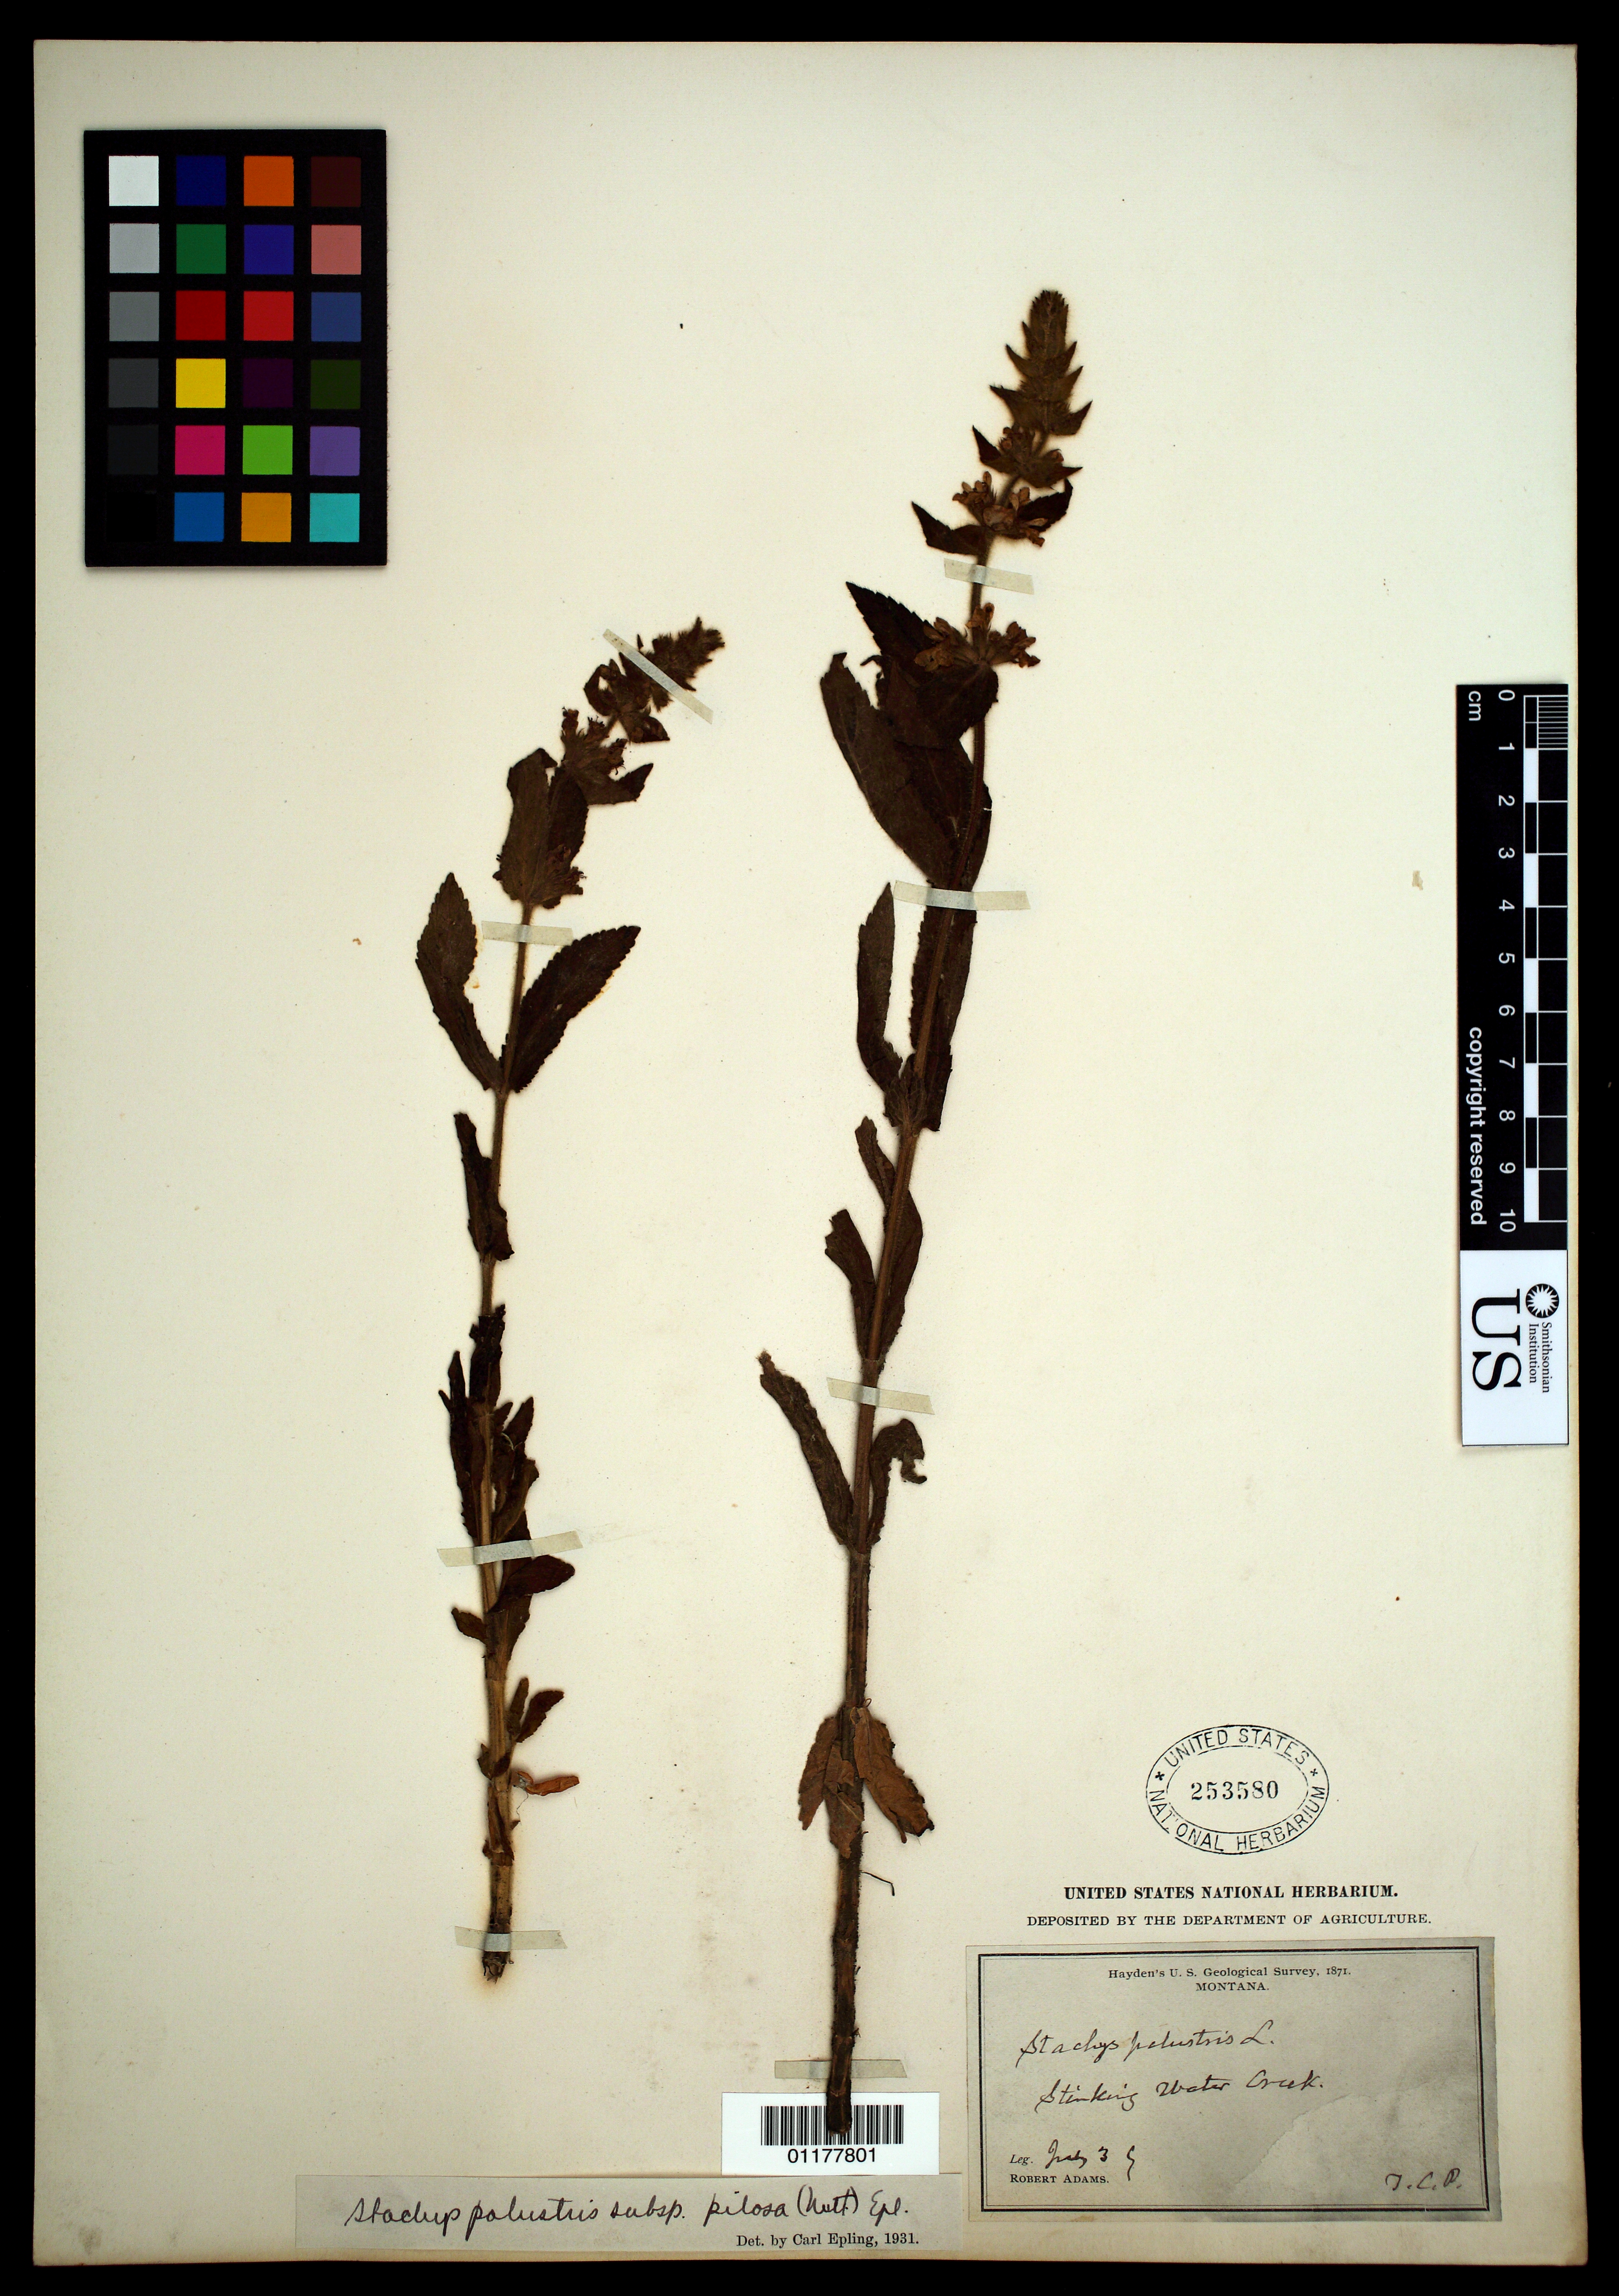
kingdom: Plantae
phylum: Tracheophyta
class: Magnoliopsida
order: Lamiales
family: Lamiaceae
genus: Stachys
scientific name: Stachys palustris subsp. pilosa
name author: Nutt.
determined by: Epling, C. C.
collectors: R. Adams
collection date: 1871-07-03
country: United States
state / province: Montana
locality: Stinking Water Creek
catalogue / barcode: US 253580